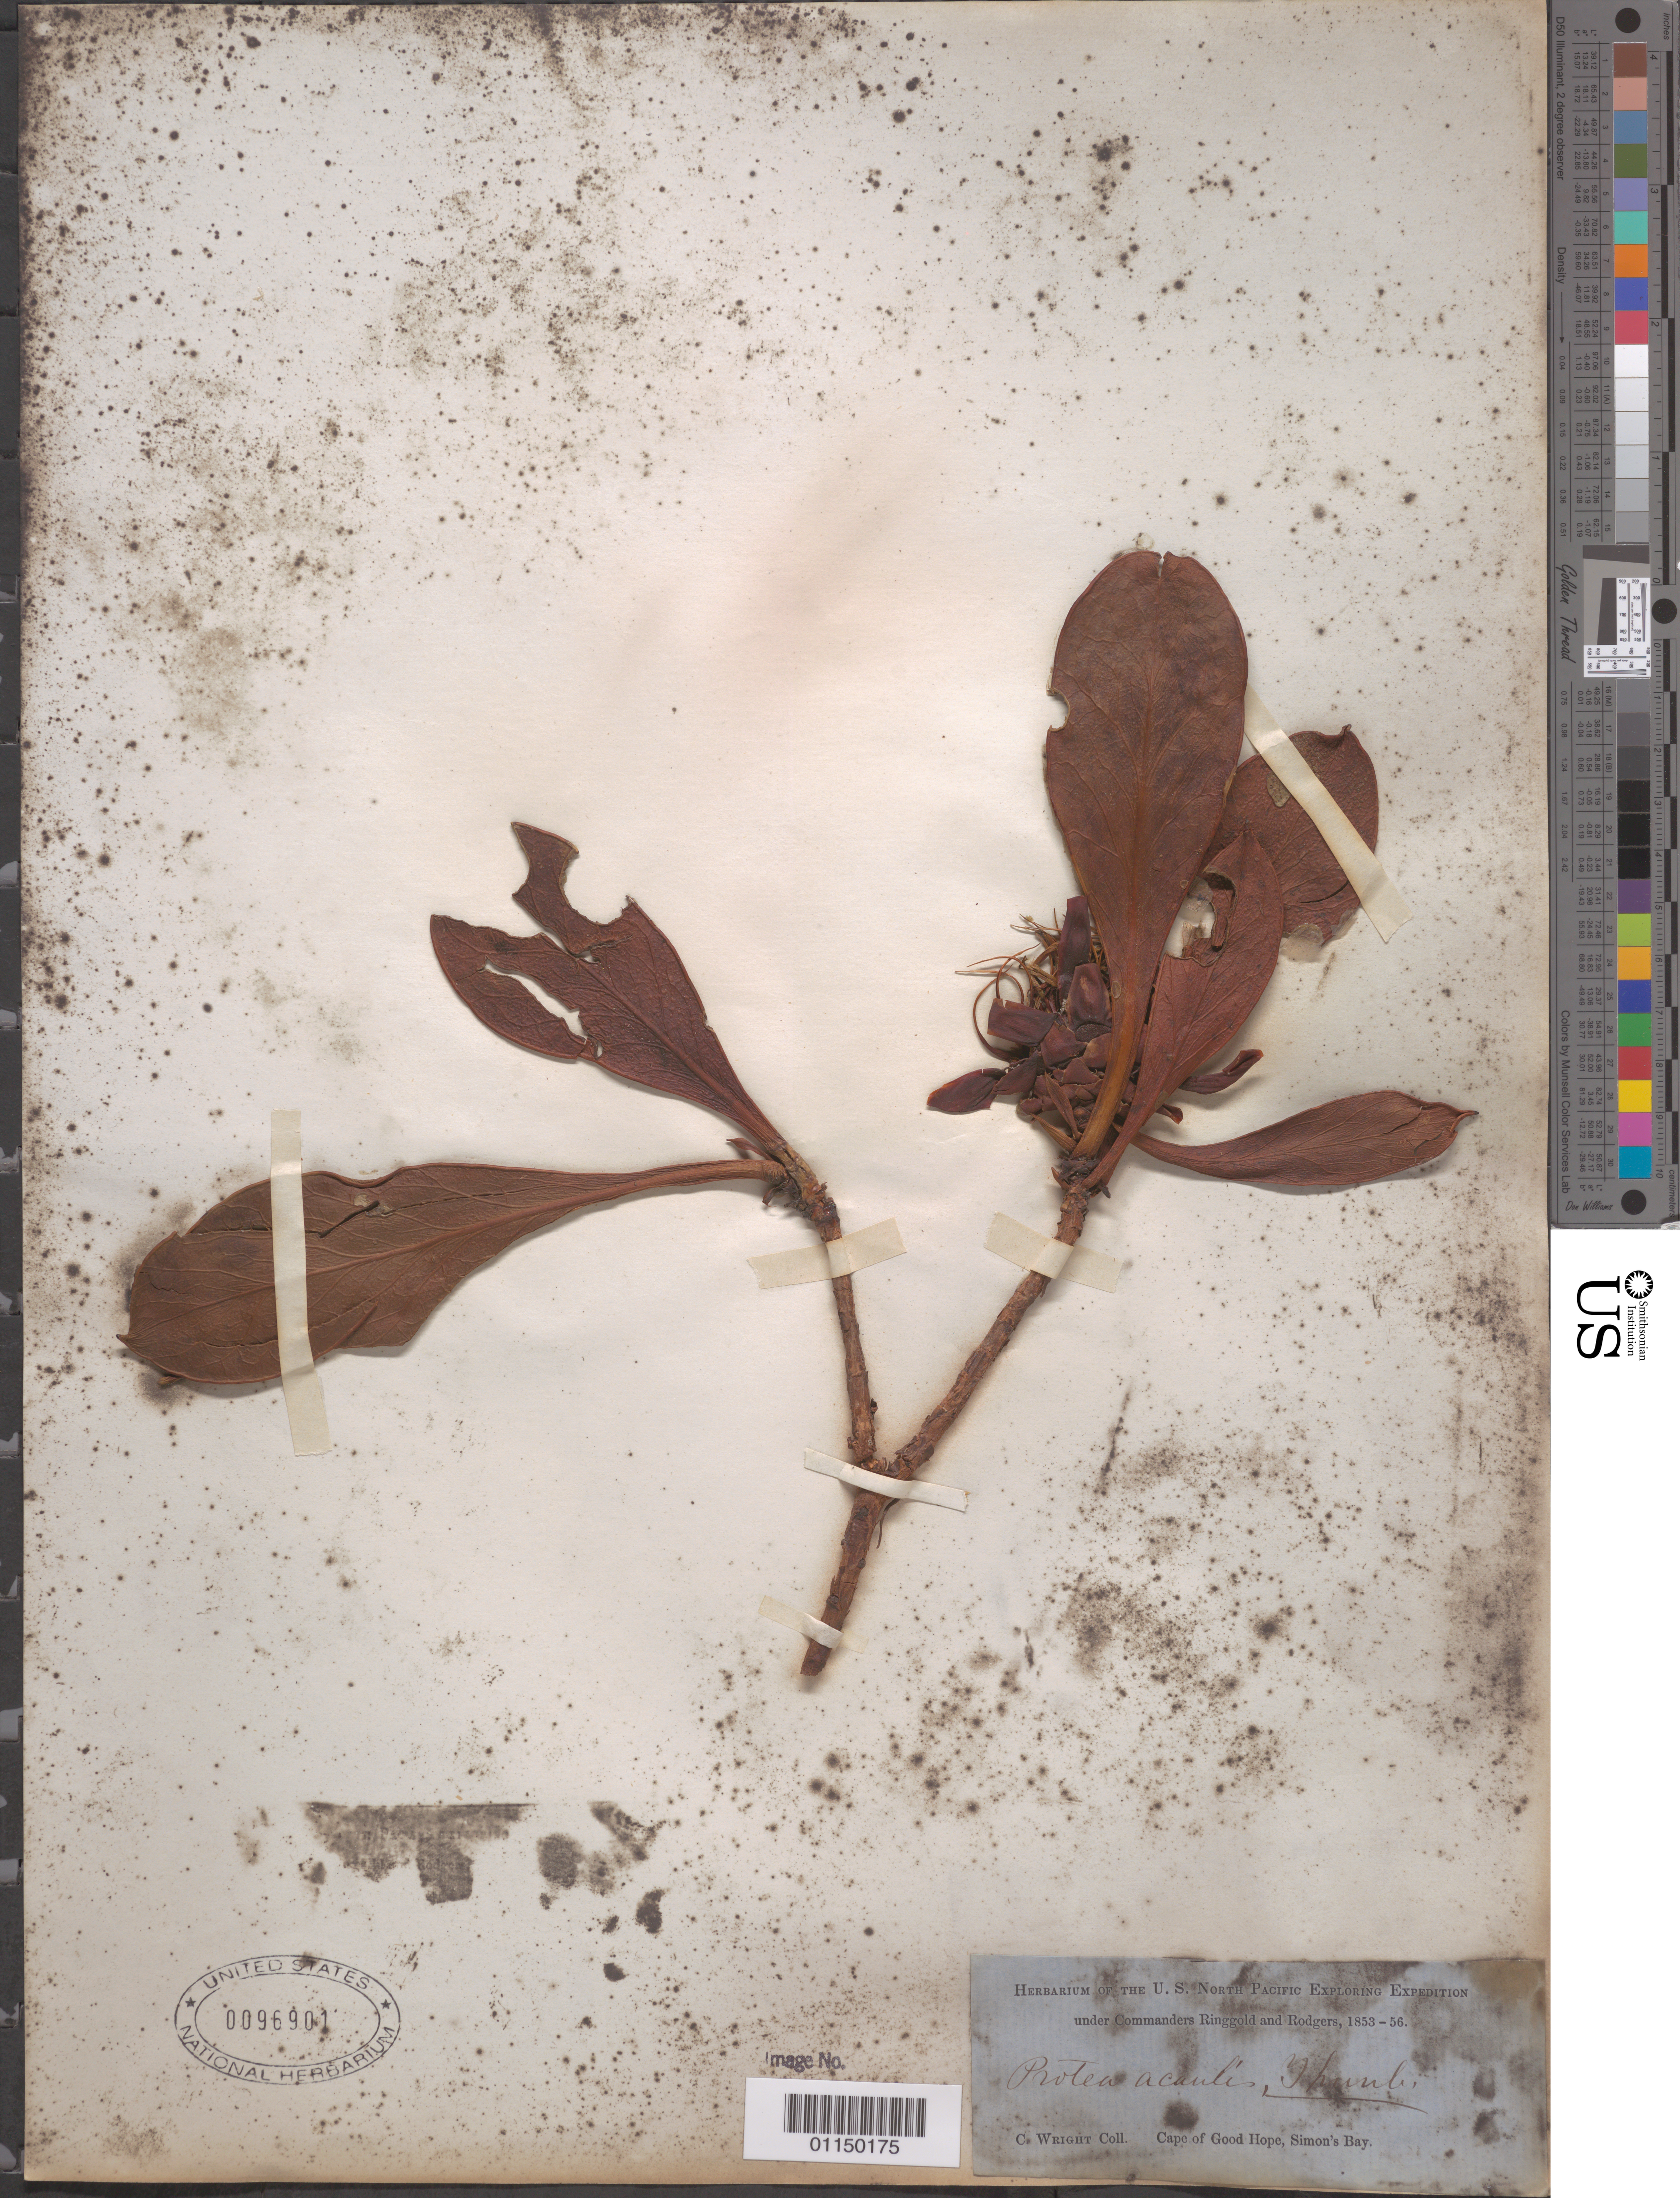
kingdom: Plantae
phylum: Tracheophyta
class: Magnoliopsida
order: Proteales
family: Proteaceae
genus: Protea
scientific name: Protea acaulis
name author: Thunb.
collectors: C. Wright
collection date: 1853/1856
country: South Africa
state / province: Western Cape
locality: Cape of Good Hope, Simon's Bay.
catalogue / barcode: US 96901